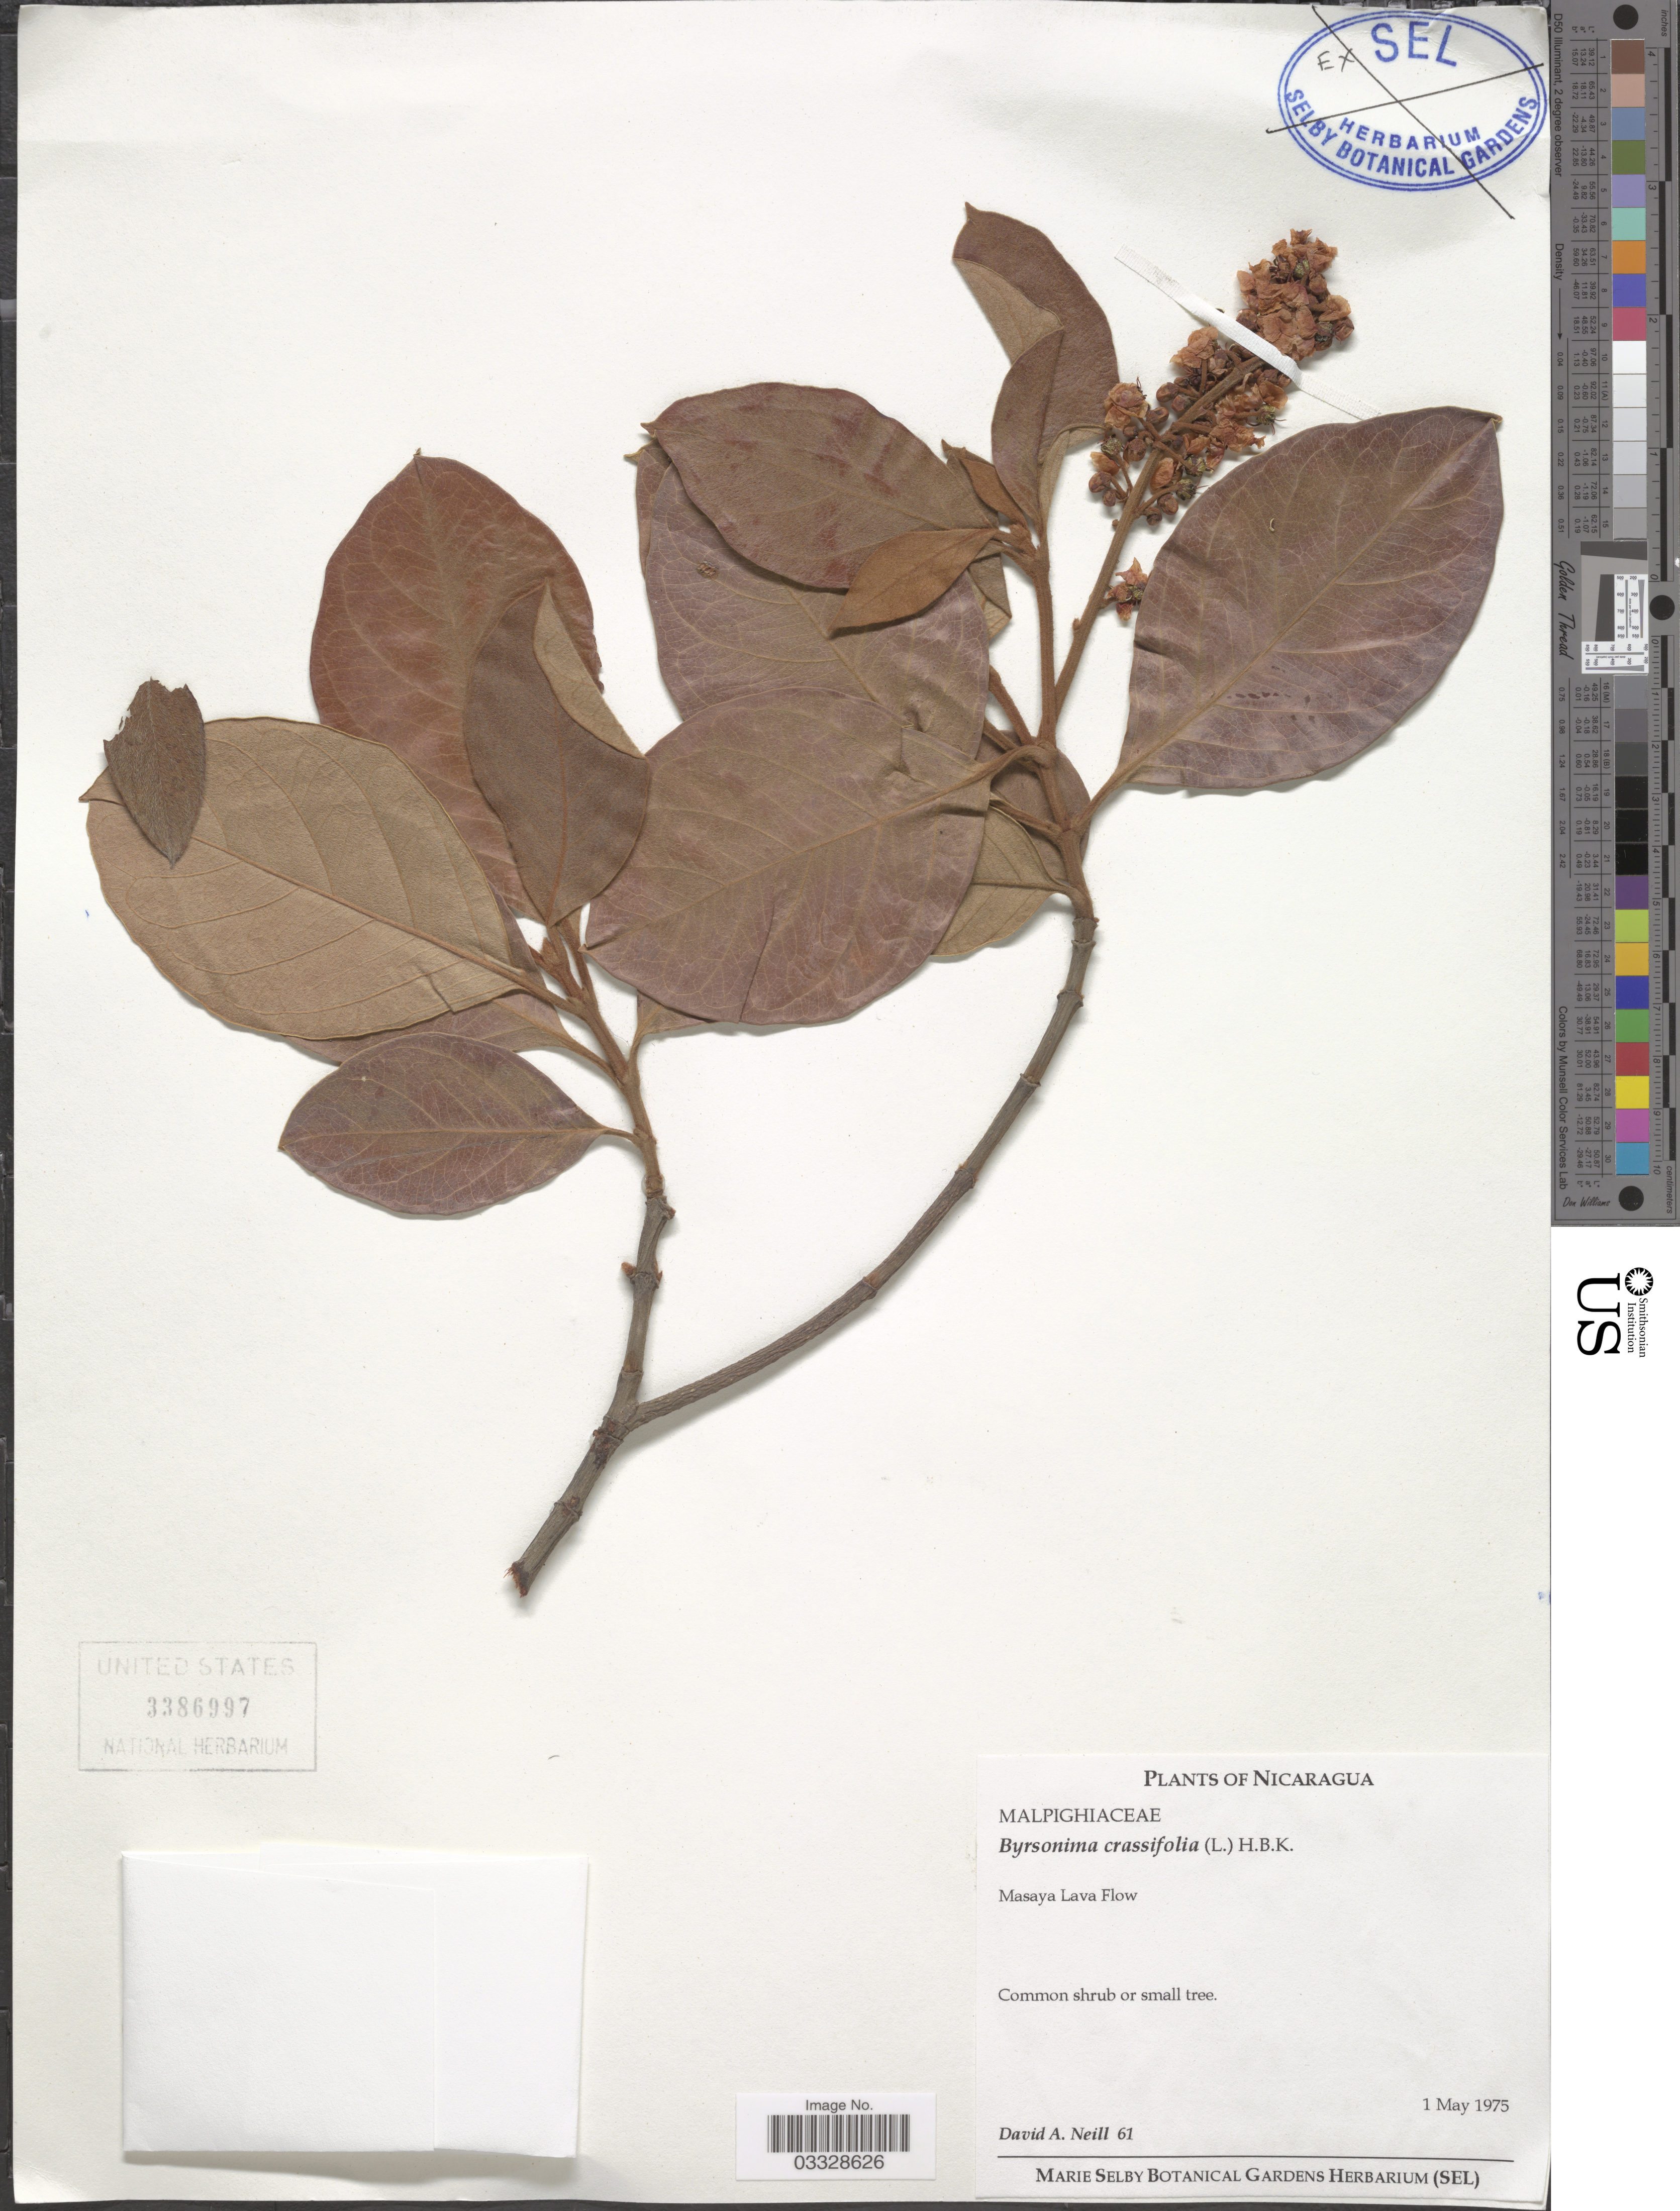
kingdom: Plantae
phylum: Tracheophyta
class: Magnoliopsida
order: Malpighiales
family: Malpighiaceae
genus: Byrsonima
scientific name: Byrsonima crassifolia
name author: (L.) Kunth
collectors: D. A. Neill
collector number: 61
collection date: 1975-05-01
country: Nicaragua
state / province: Masaya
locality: Masaya Lava Flow.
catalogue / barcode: US 3386997